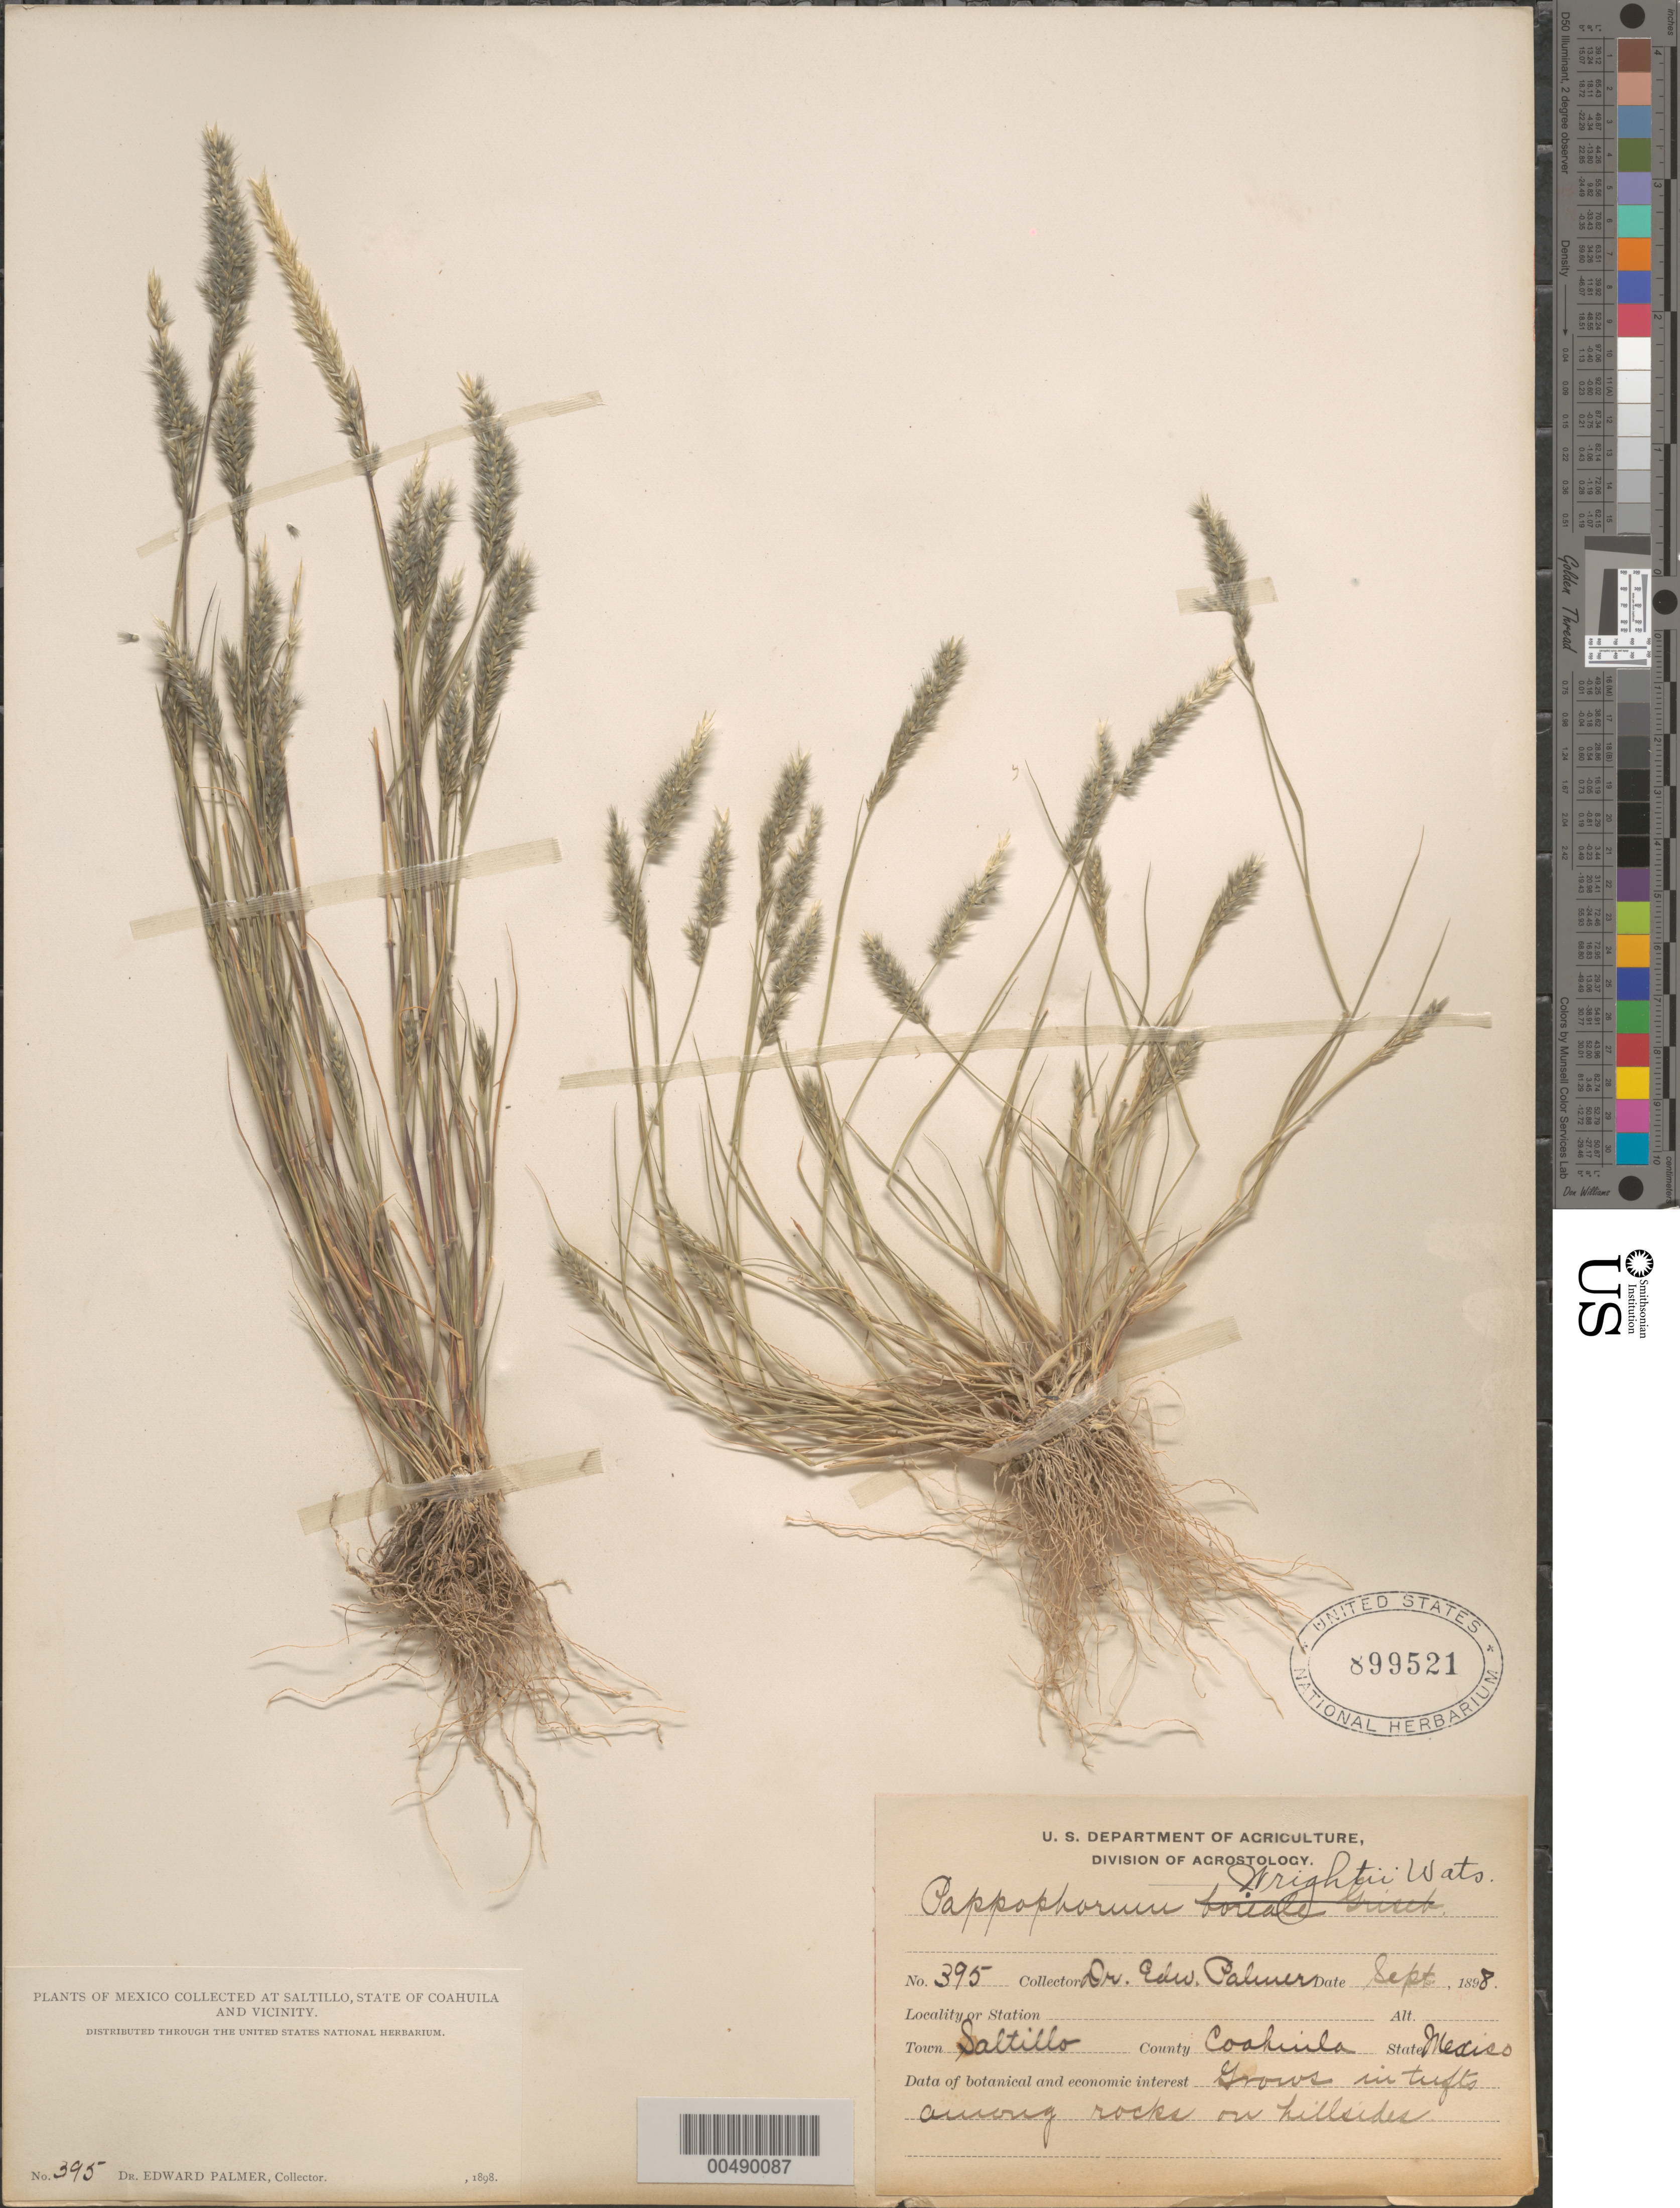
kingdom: Plantae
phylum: Tracheophyta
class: Liliopsida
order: Poales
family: Poaceae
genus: Enneapogon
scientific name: Enneapogon desvauxii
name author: P. Beauv.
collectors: E. Palmer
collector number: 395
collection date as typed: Sep 1898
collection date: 1898-09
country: Mexico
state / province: Coahuila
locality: Saltillo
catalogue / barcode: US 899521